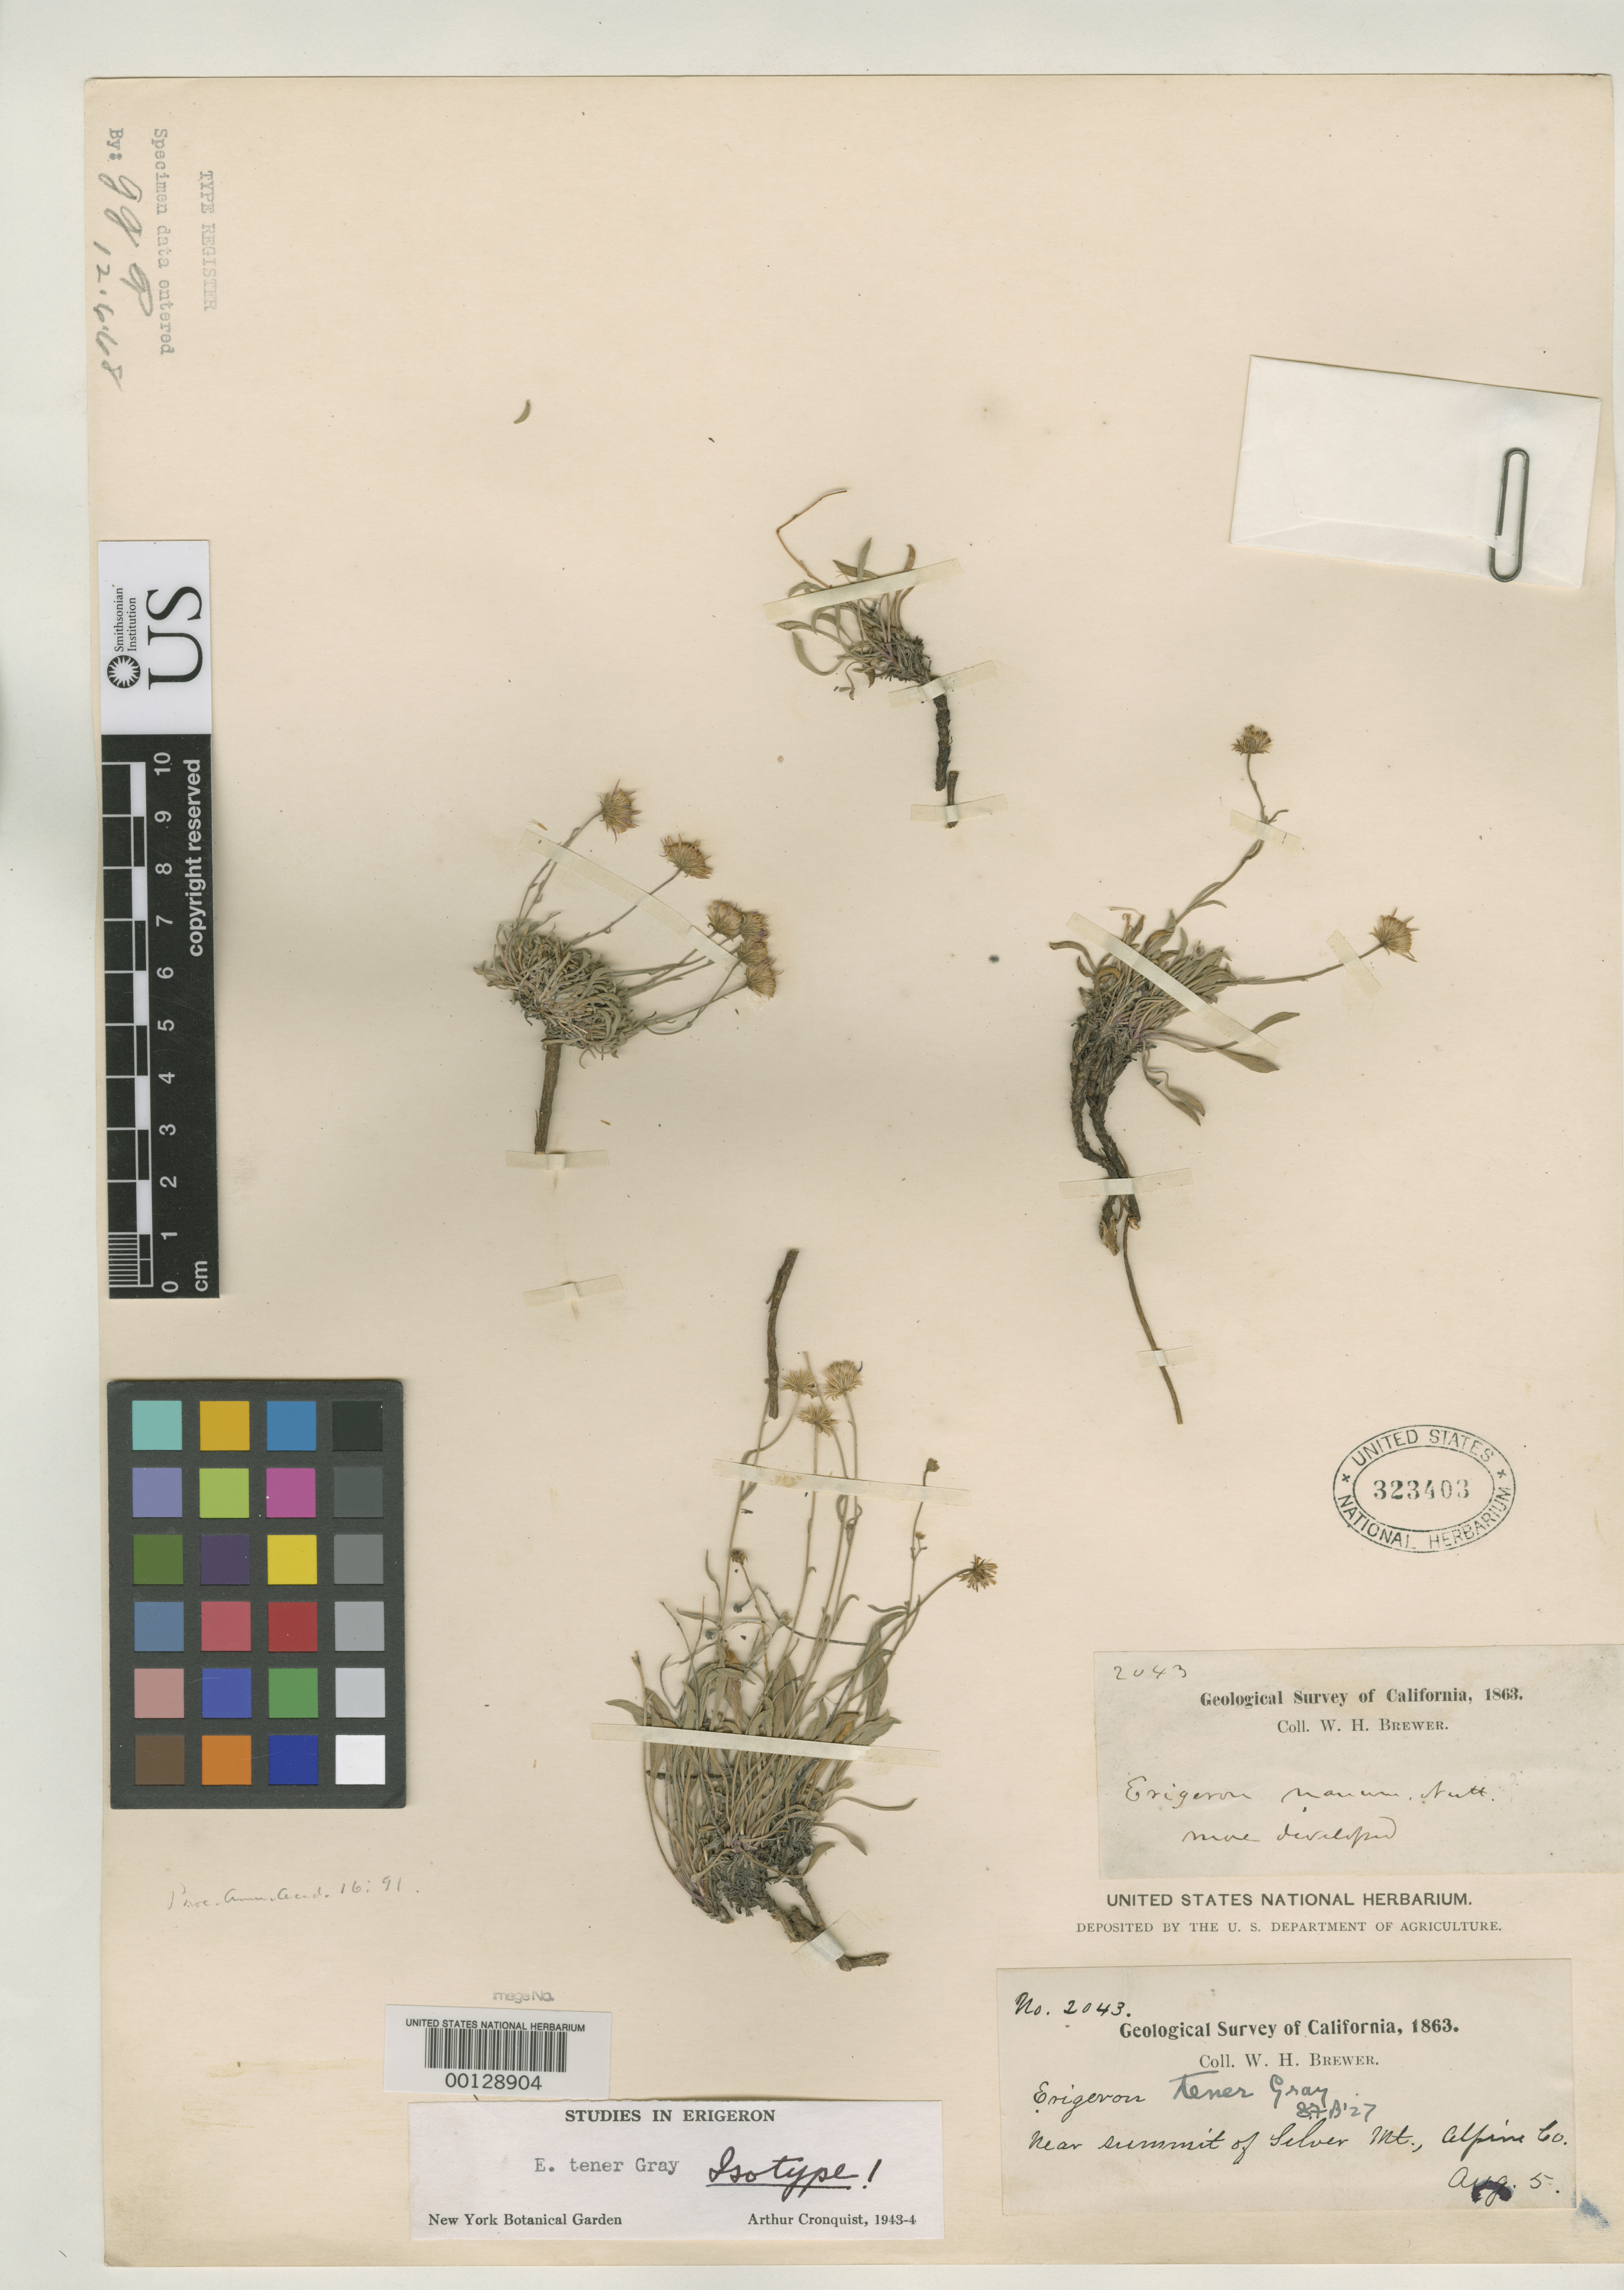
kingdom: Plantae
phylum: Tracheophyta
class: Magnoliopsida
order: Asterales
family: Asteraceae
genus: Erigeron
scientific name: Erigeron caespitosus var. tener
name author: A. Gray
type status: Isotype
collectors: W. H. Brewer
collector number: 2043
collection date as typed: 05 Aug 1863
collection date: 1863-08-05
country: United States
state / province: California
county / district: Alpine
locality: Silver Mt.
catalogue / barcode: US 323403